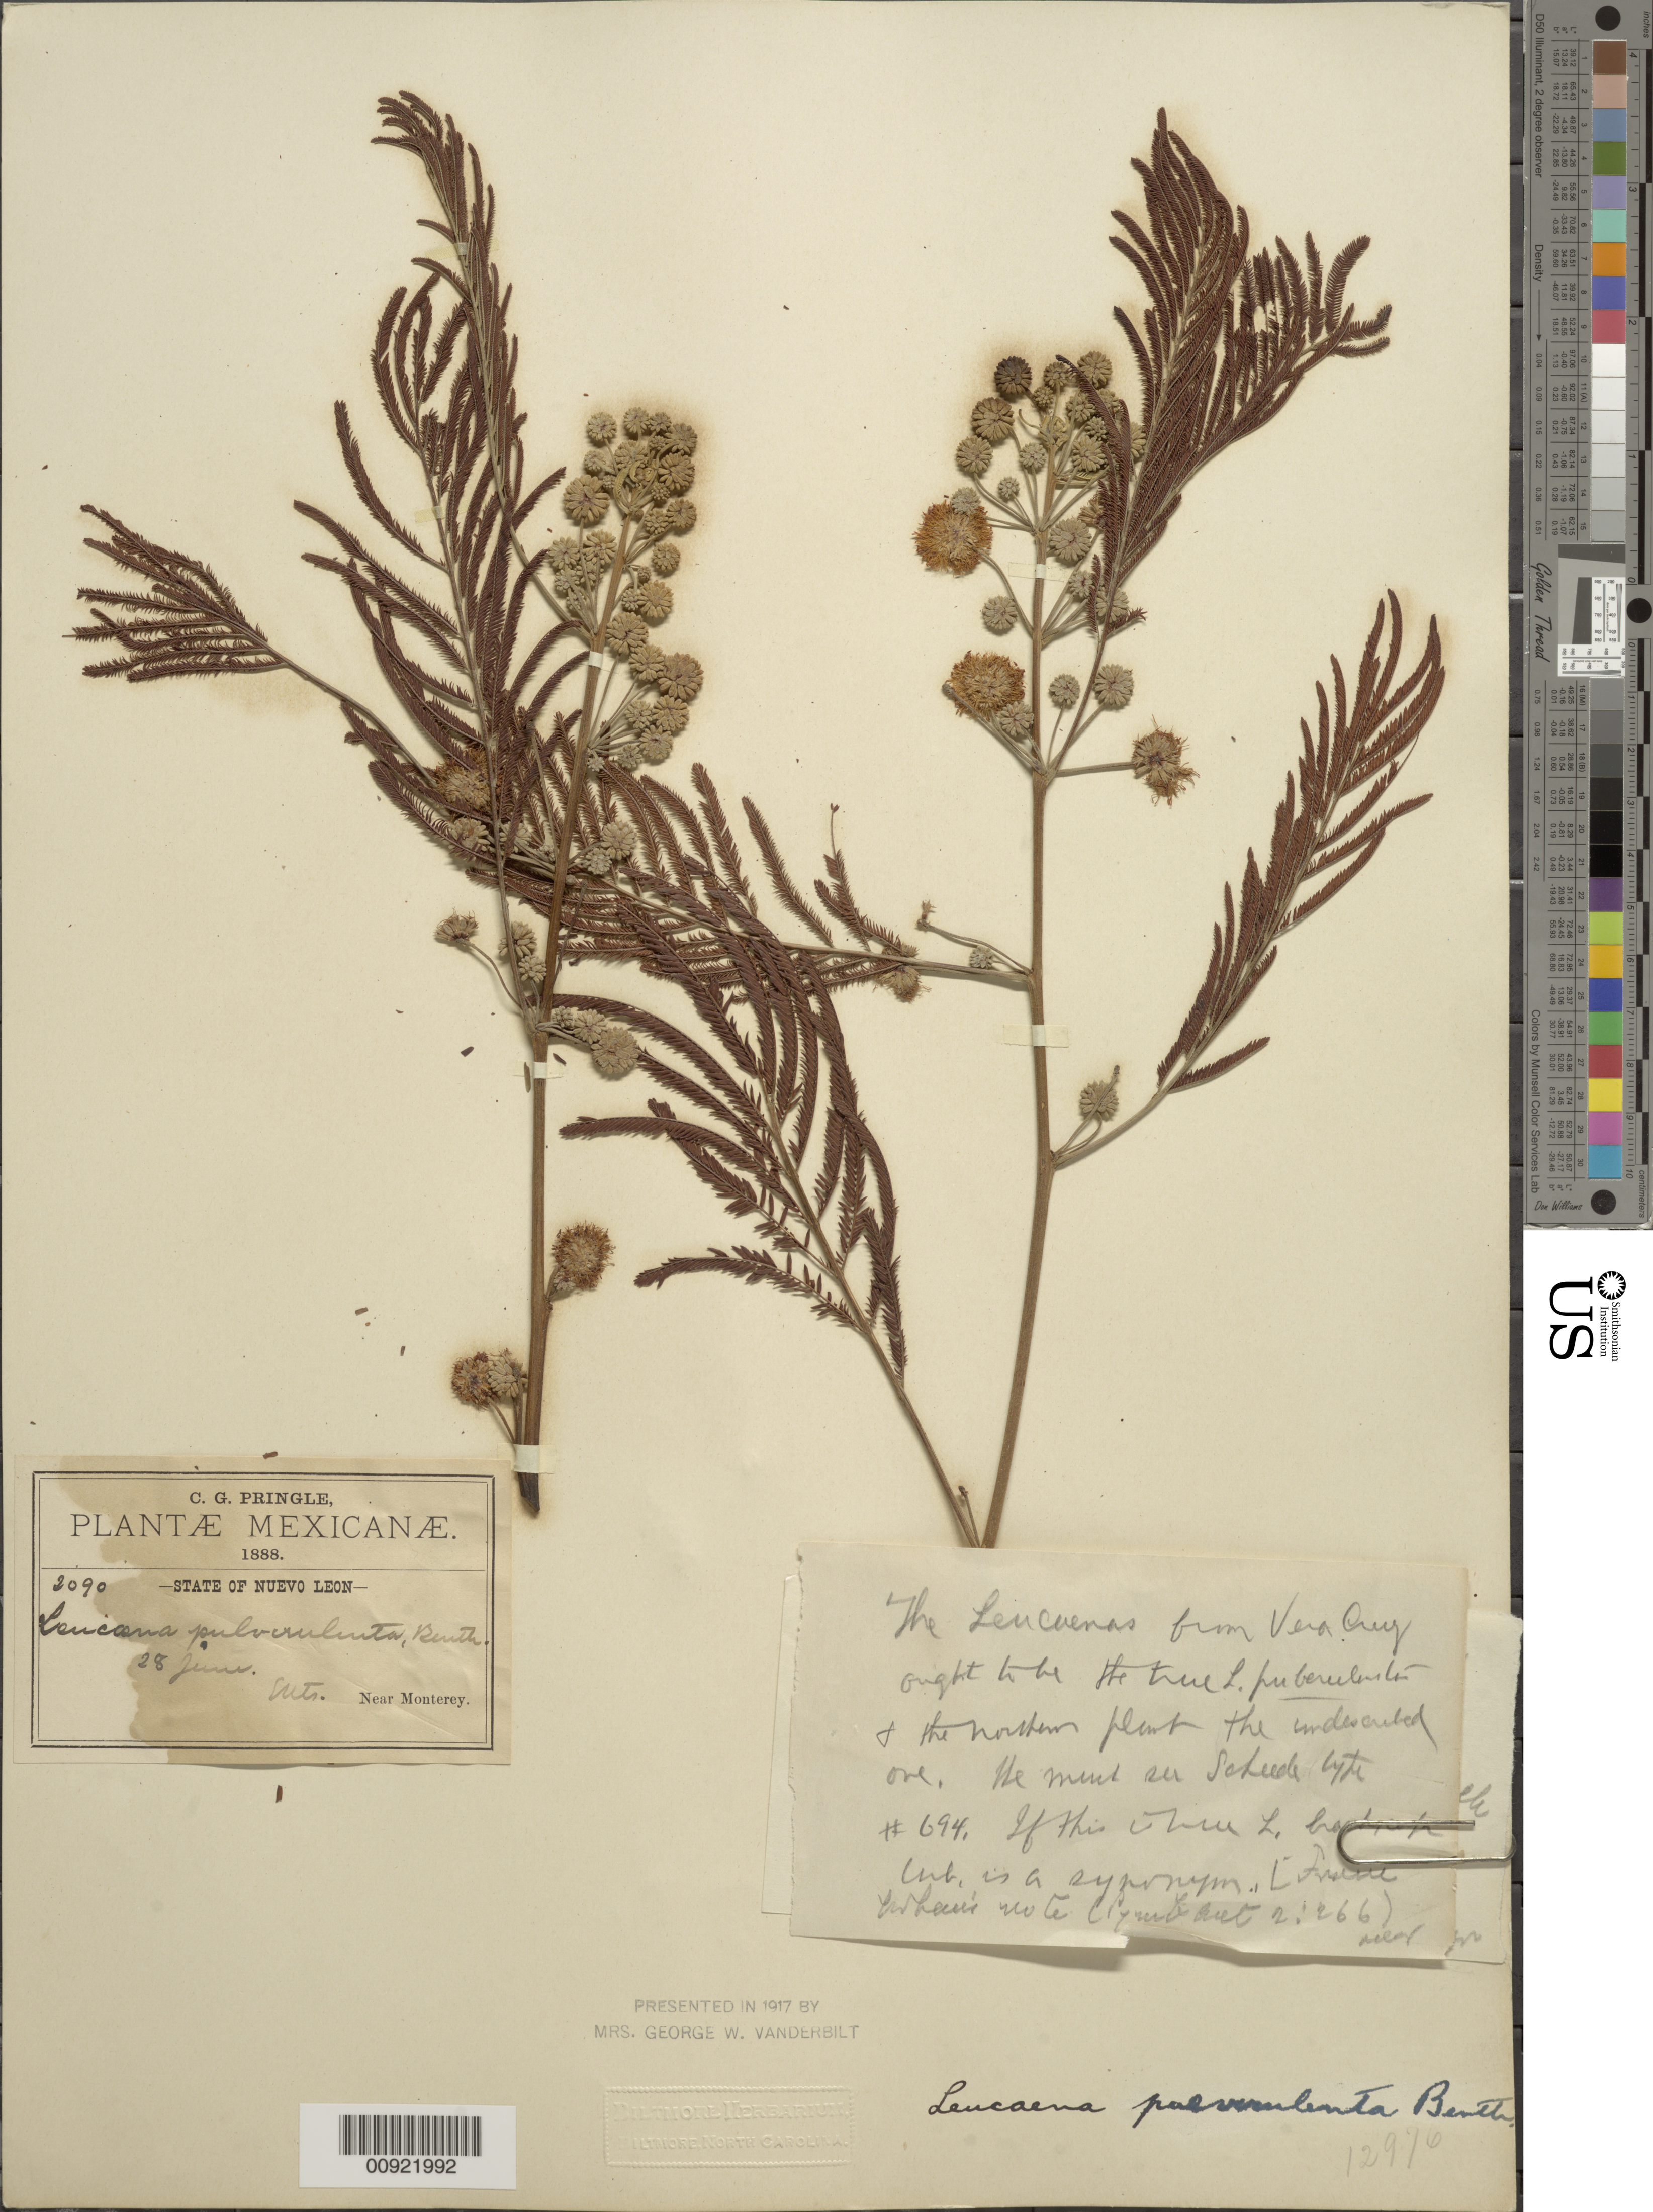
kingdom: Plantae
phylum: Tracheophyta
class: Magnoliopsida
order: Fabales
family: Fabaceae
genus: Leucaena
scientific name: Leucaena pulverulenta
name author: (Schltdl.) Benth.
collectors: C. G. Pringle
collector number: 2090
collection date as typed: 28 Jun 1888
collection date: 1888-06-28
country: Mexico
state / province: Nuevo León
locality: Near Monterrey, State of Nuevo León.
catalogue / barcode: US 962171